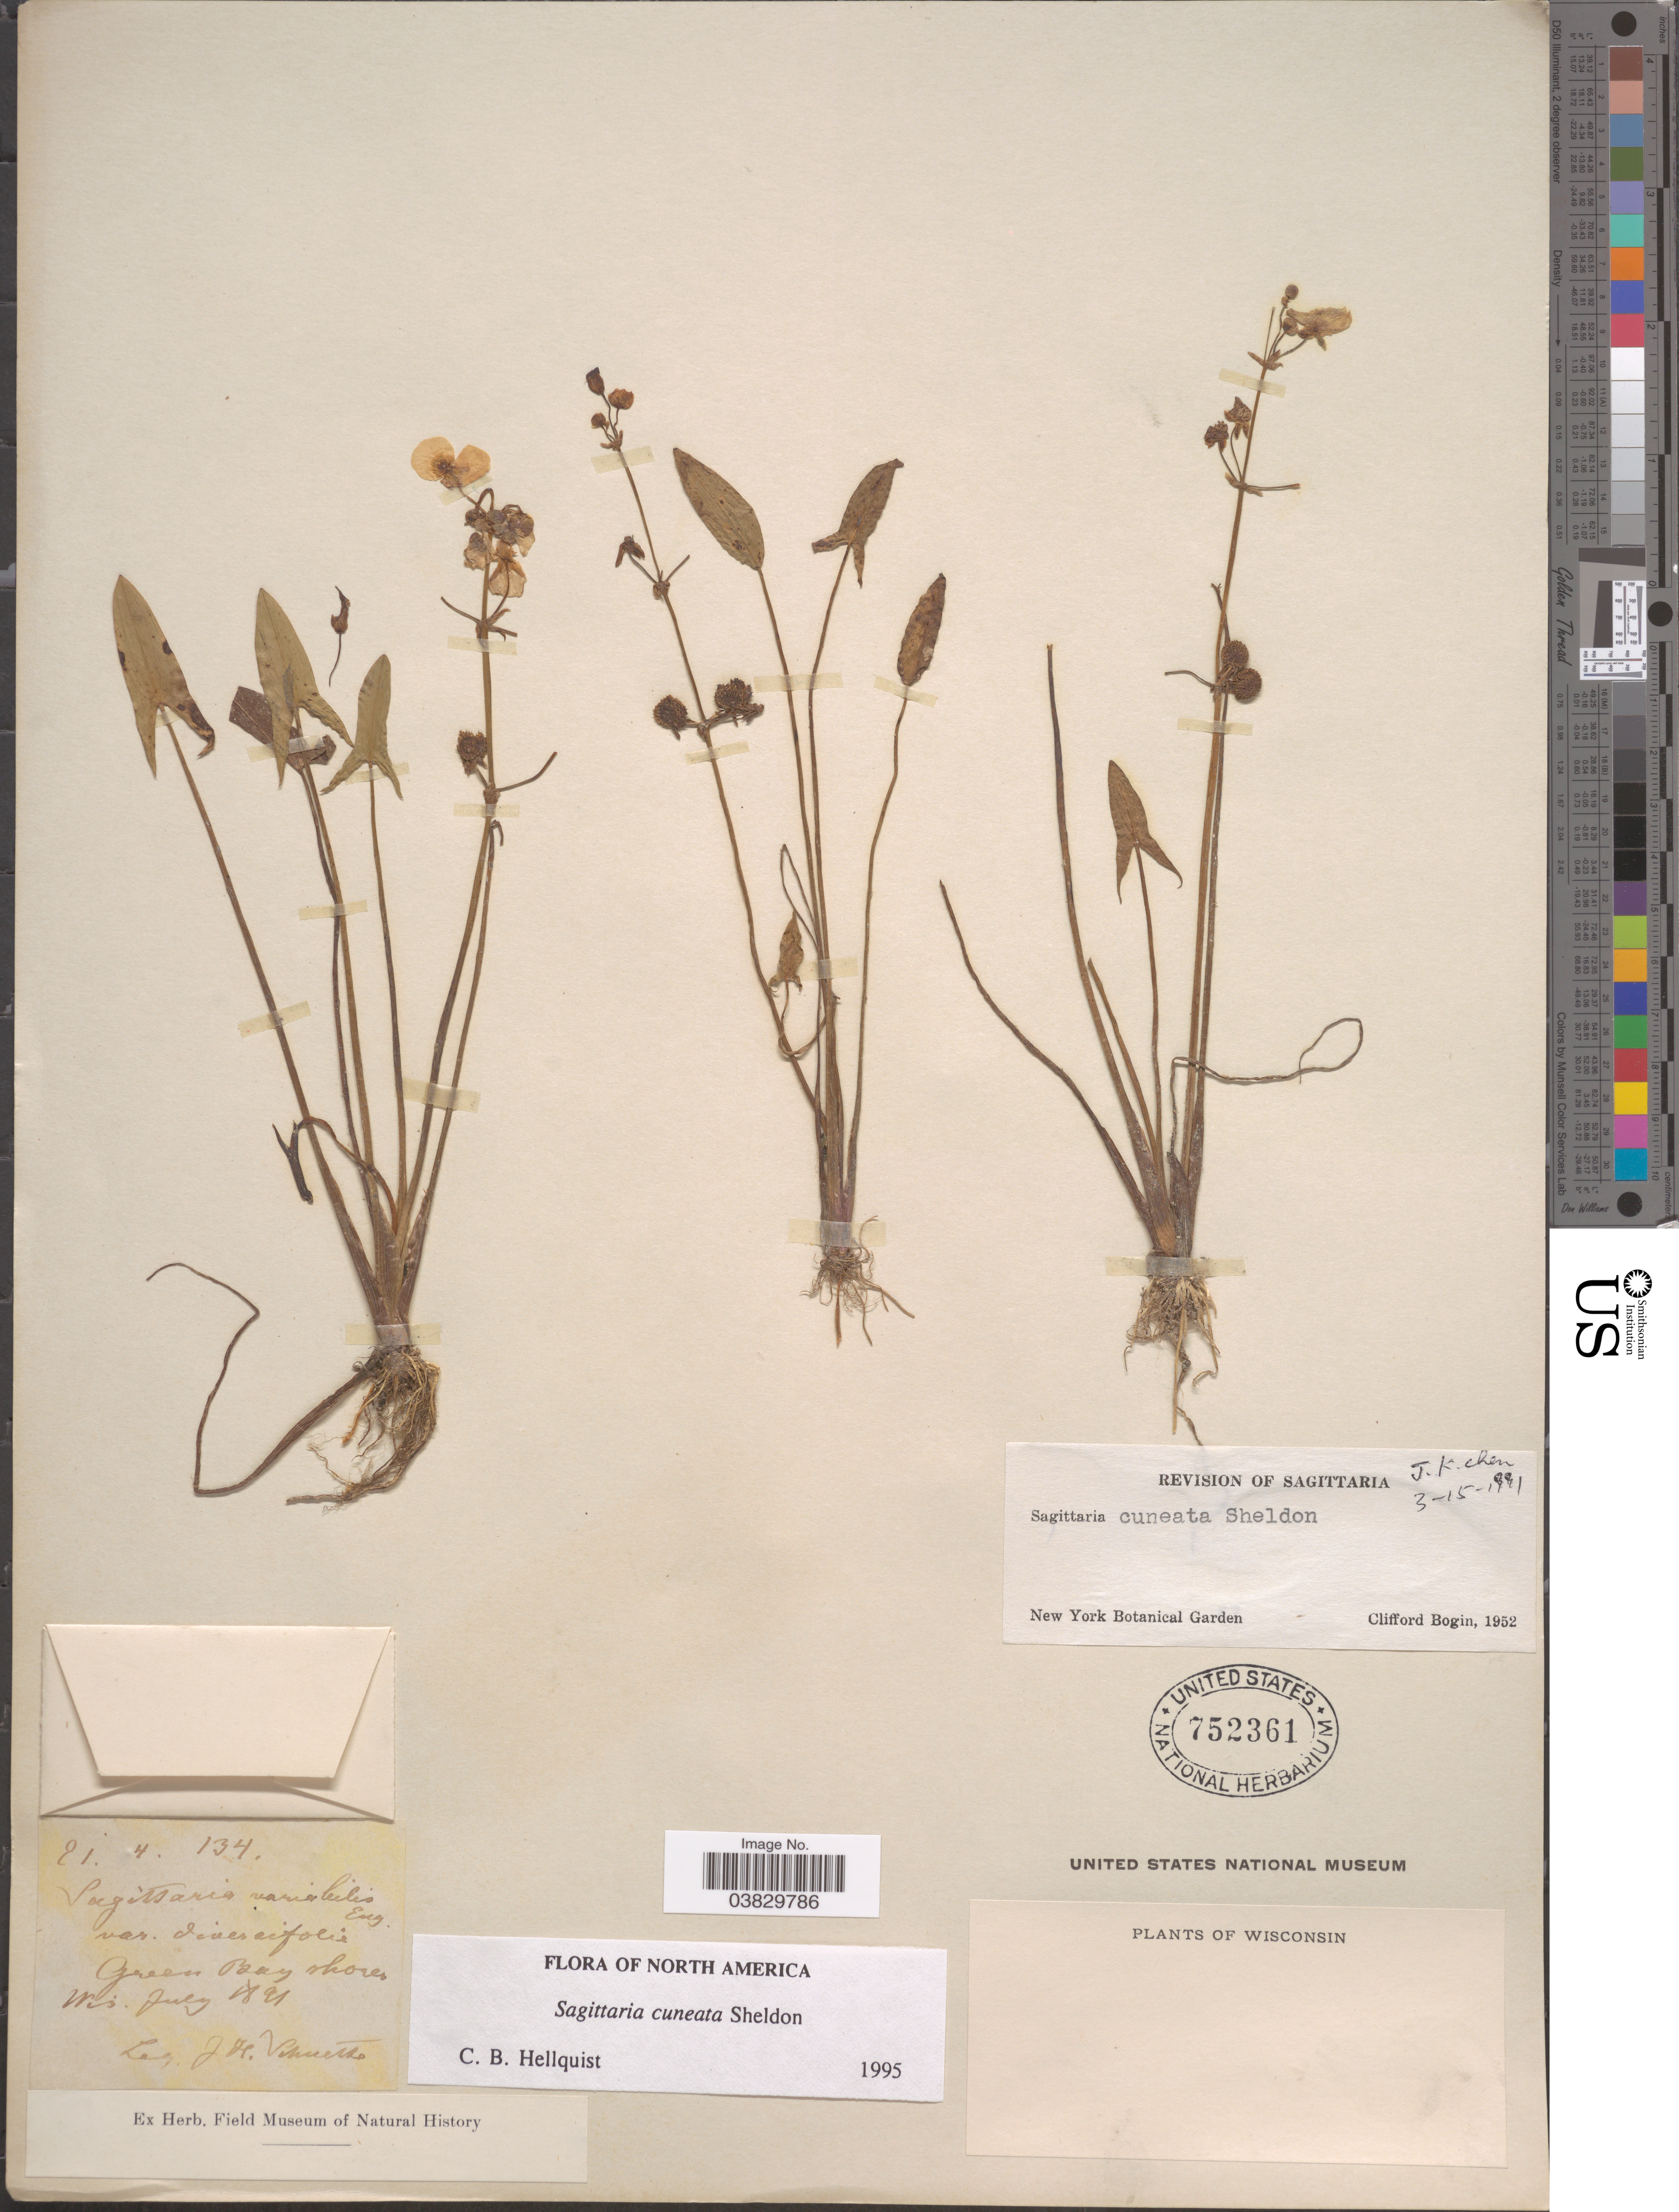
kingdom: Plantae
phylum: Tracheophyta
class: Liliopsida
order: Alismatales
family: Alismataceae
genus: Sagittaria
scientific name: Sagittaria cuneata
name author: E. Sheld.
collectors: J. H. Schuette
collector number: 134?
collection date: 1821-07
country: United States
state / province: Wisconsin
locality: Green Bay shore.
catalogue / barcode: US 752361